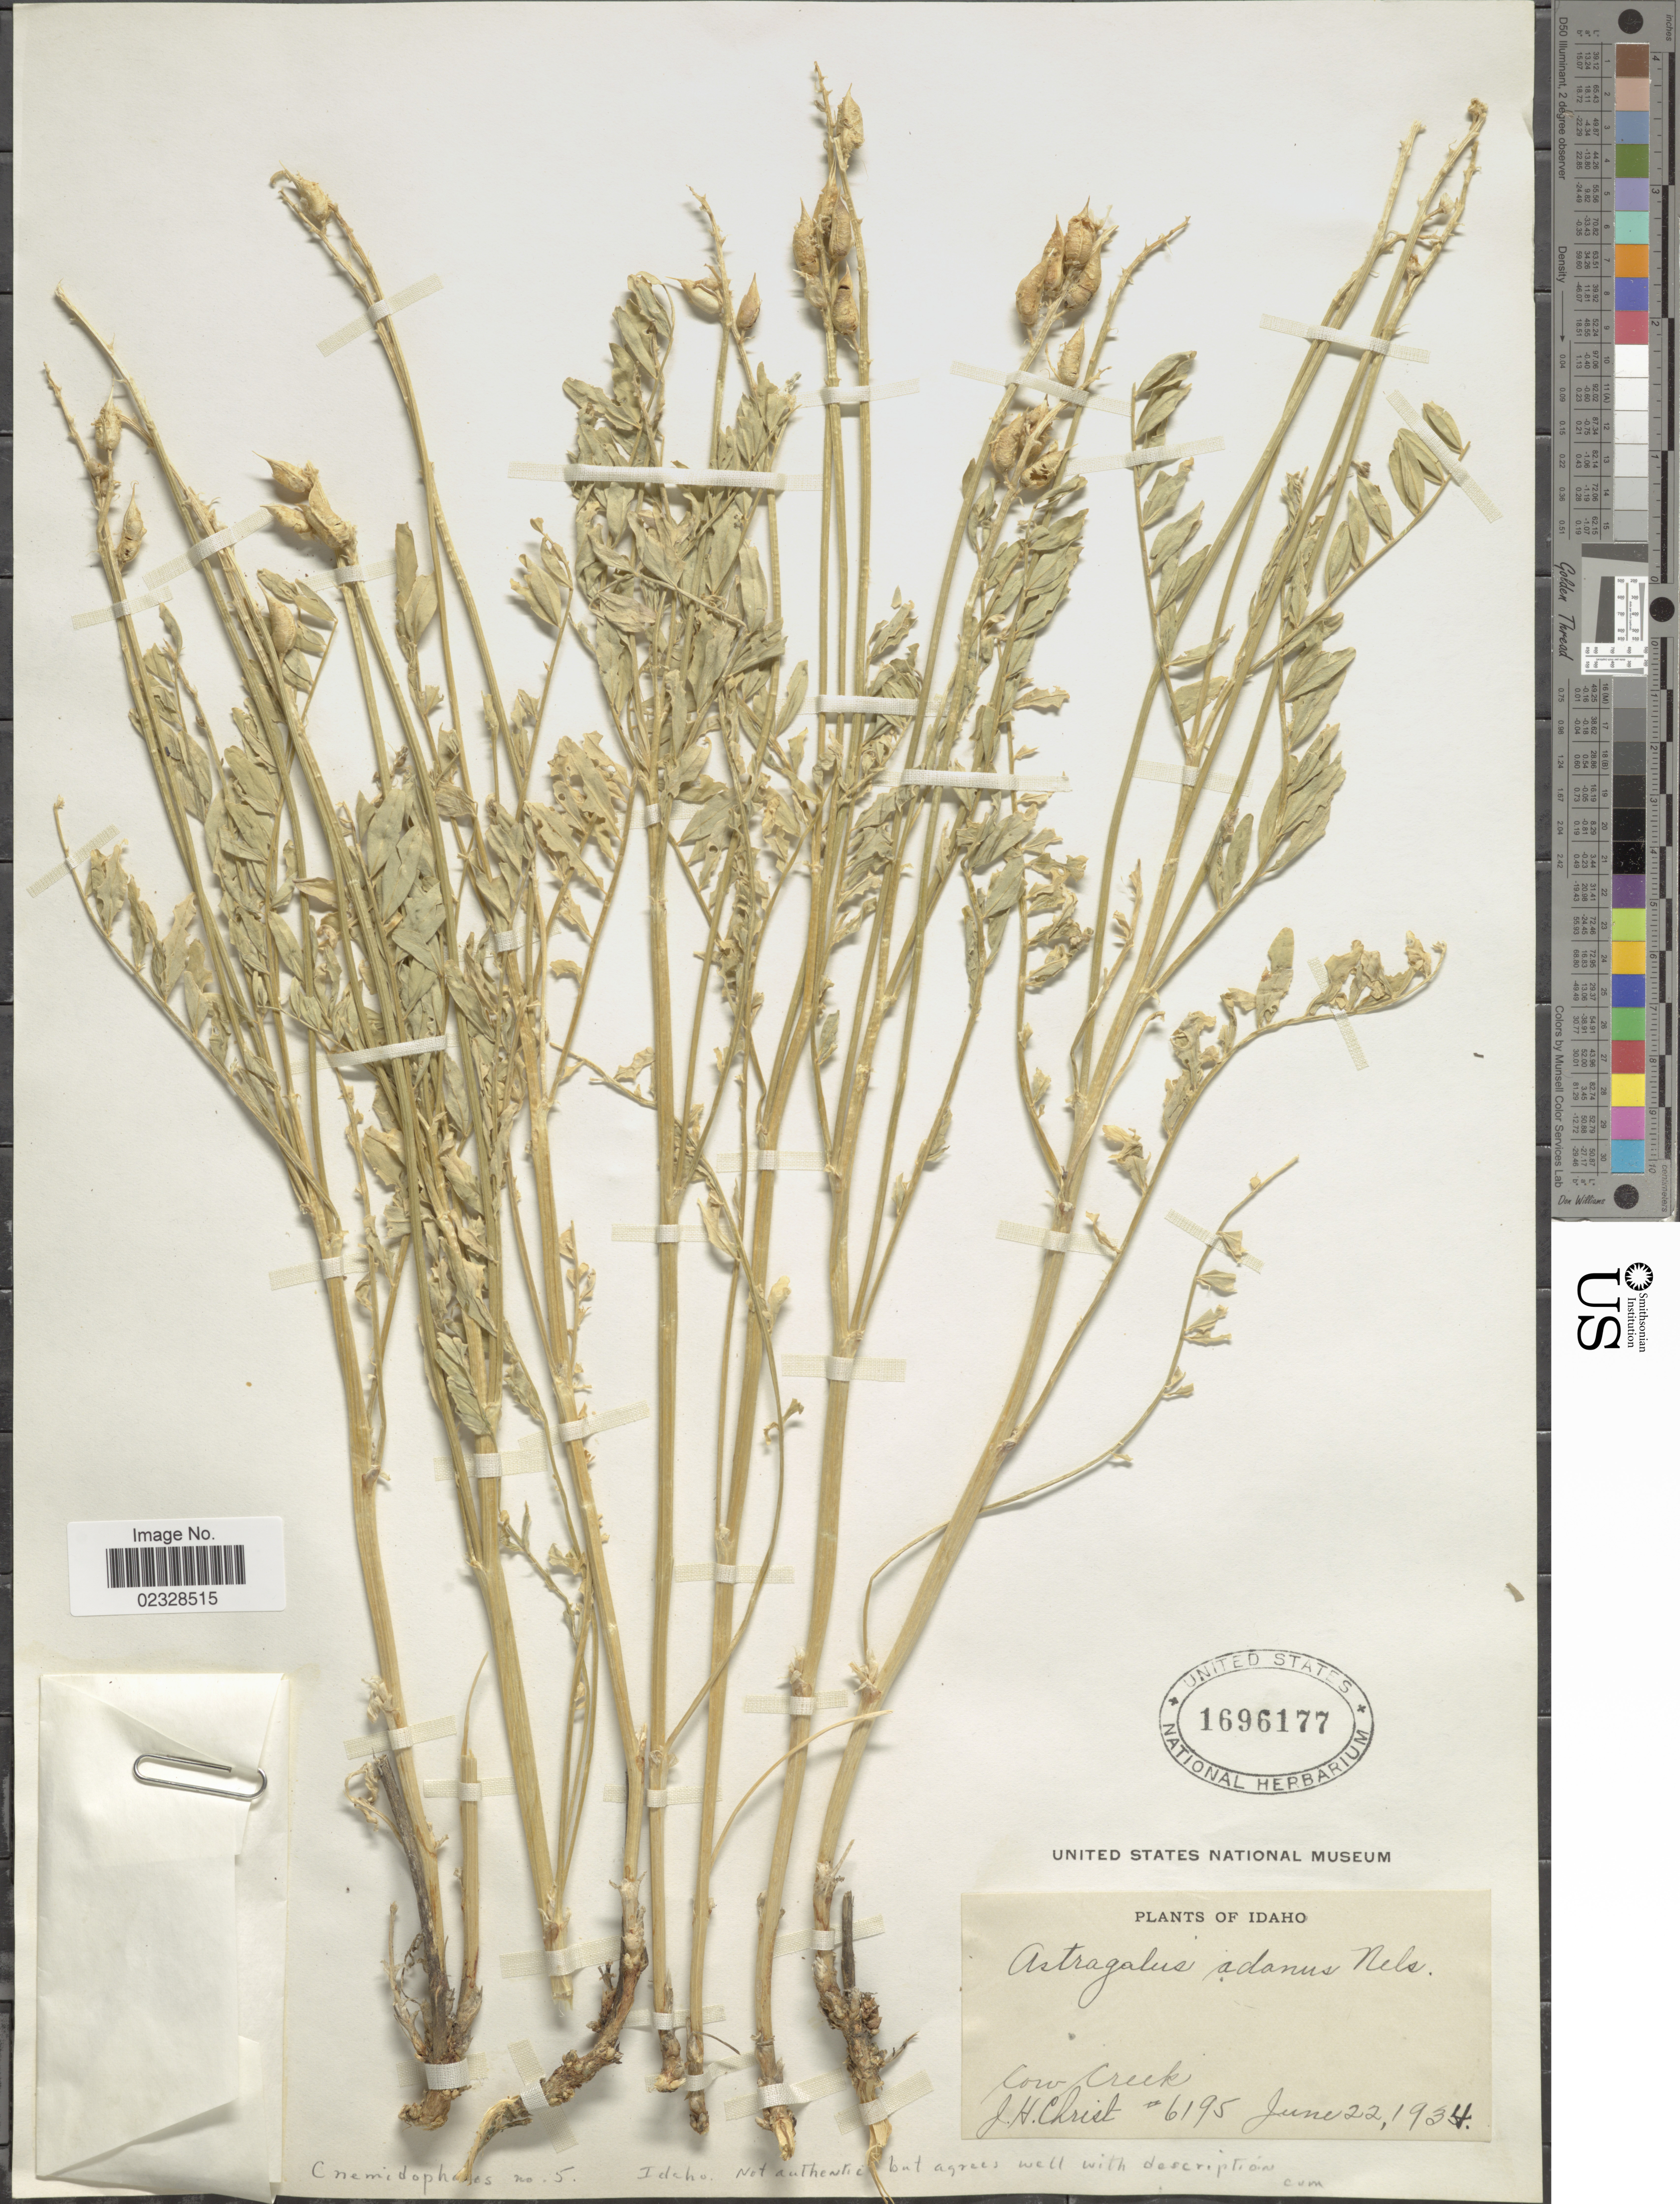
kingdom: Plantae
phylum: Tracheophyta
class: Magnoliopsida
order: Fabales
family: Fabaceae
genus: Astragalus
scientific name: Astragalus adanus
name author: A. Nelson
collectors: J. H. Christ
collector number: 6195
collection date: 1934-06-22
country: United States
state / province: Idaho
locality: Cow Creek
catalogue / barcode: US 1696177